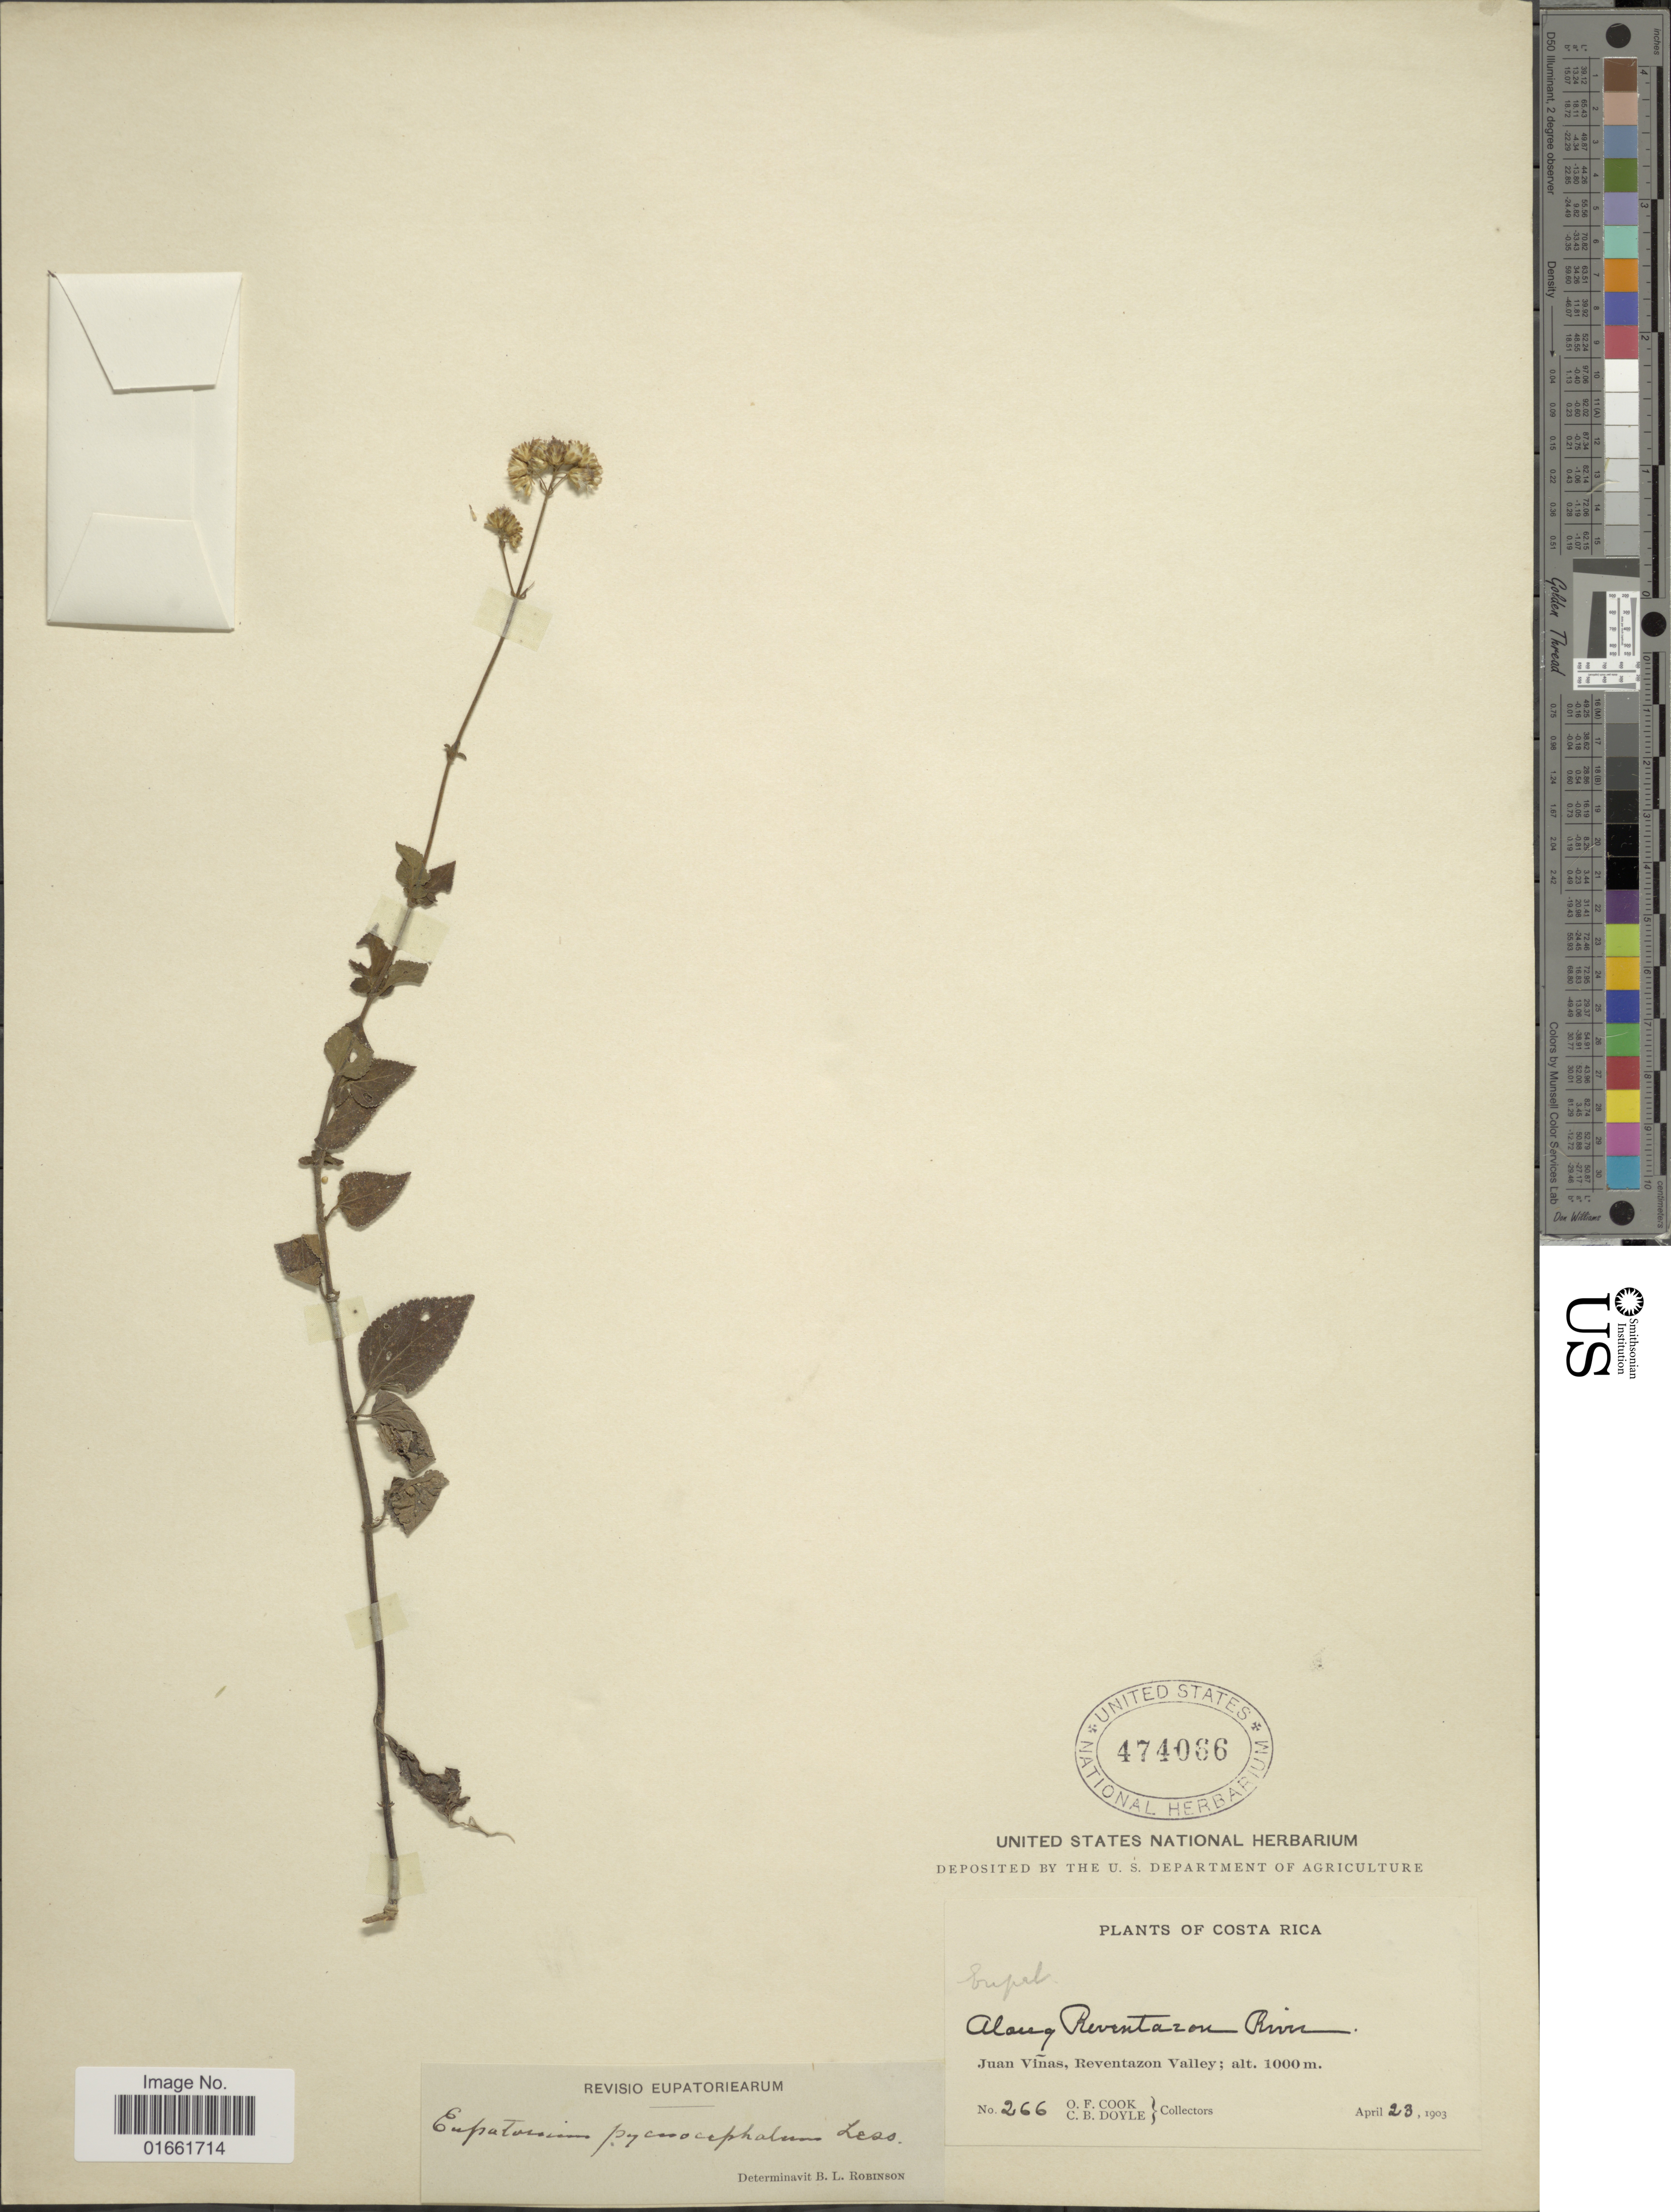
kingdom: Plantae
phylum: Tracheophyta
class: Magnoliopsida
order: Asterales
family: Asteraceae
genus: Fleischmannia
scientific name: Fleischmannia pratensis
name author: (Klatt) R.M. King & H. Rob.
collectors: O. F. Cook & C. Doyle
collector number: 266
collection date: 1903-04-23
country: Costa Rica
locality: Along Revantazon River, Juan Vinas, Reventazon Valley.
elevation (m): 1000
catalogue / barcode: US 474066